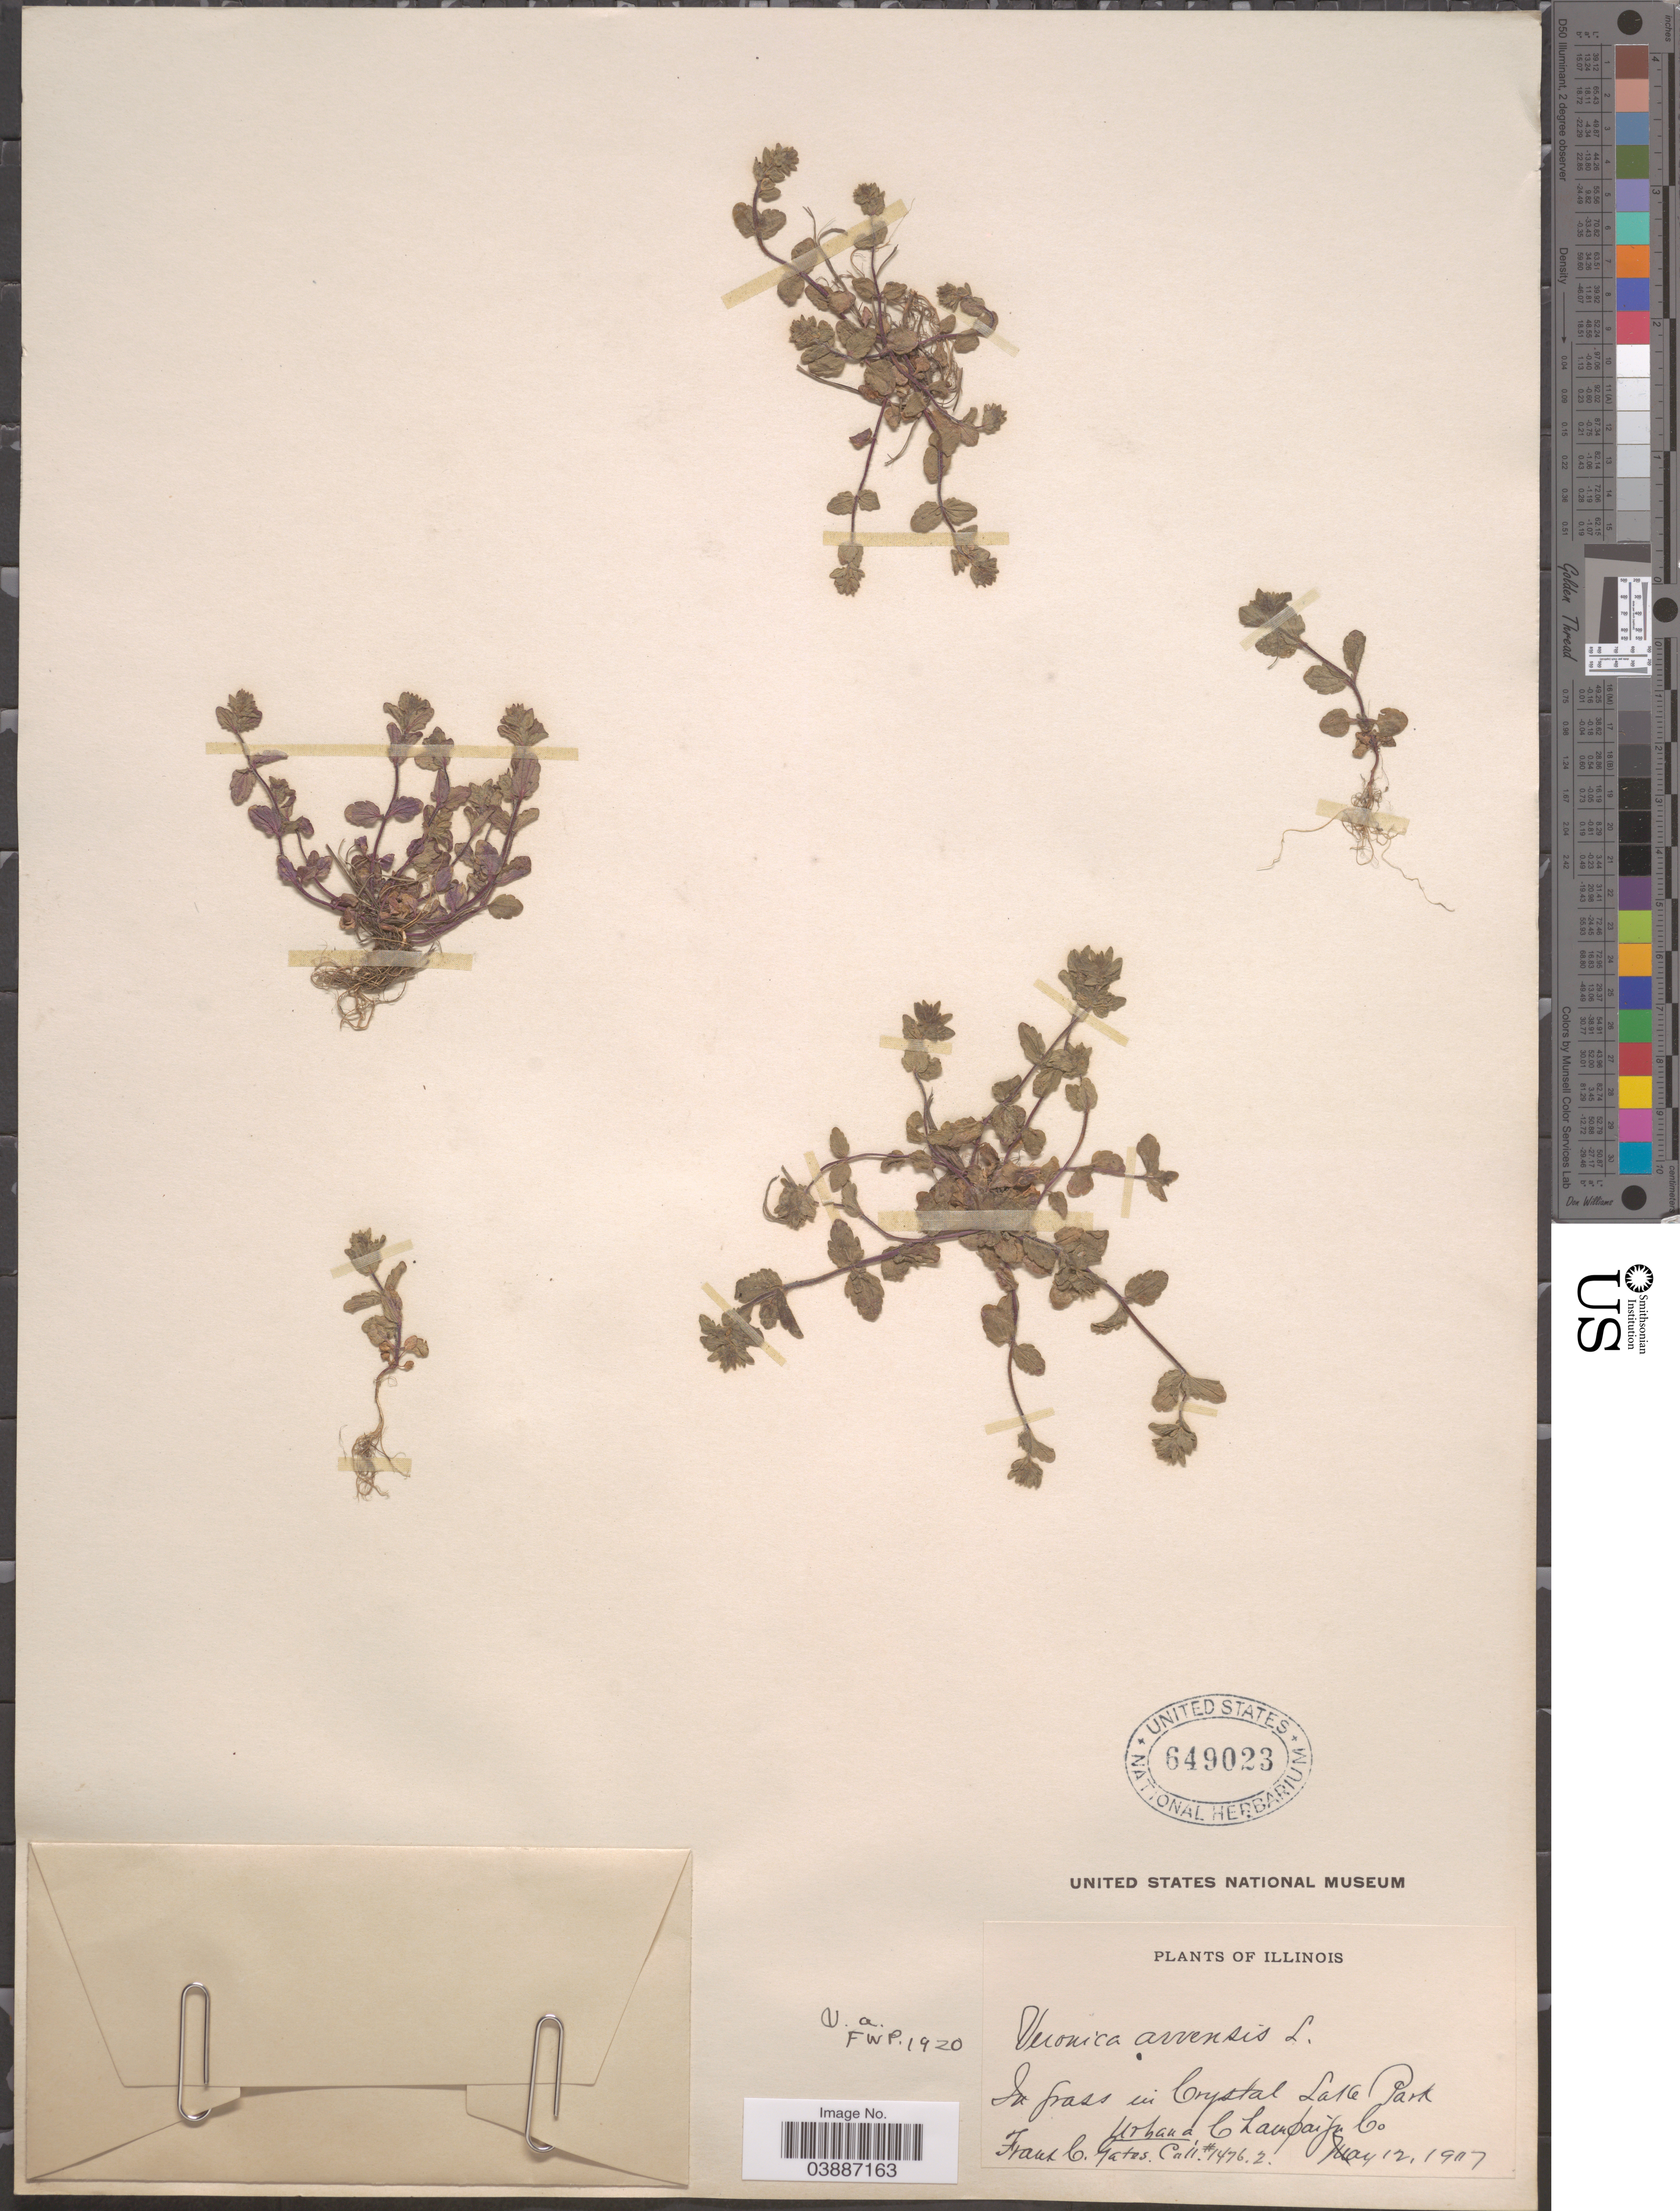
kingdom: Plantae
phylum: Tracheophyta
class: Magnoliopsida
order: Lamiales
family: Plantaginaceae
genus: Veronica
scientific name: Veronica arvensis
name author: L.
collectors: F. C. Gates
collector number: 1476.2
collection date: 1907-05-12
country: United States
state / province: Illinois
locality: In Crystal Lake Park, Urbana, Champaign Co.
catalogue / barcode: US 649023